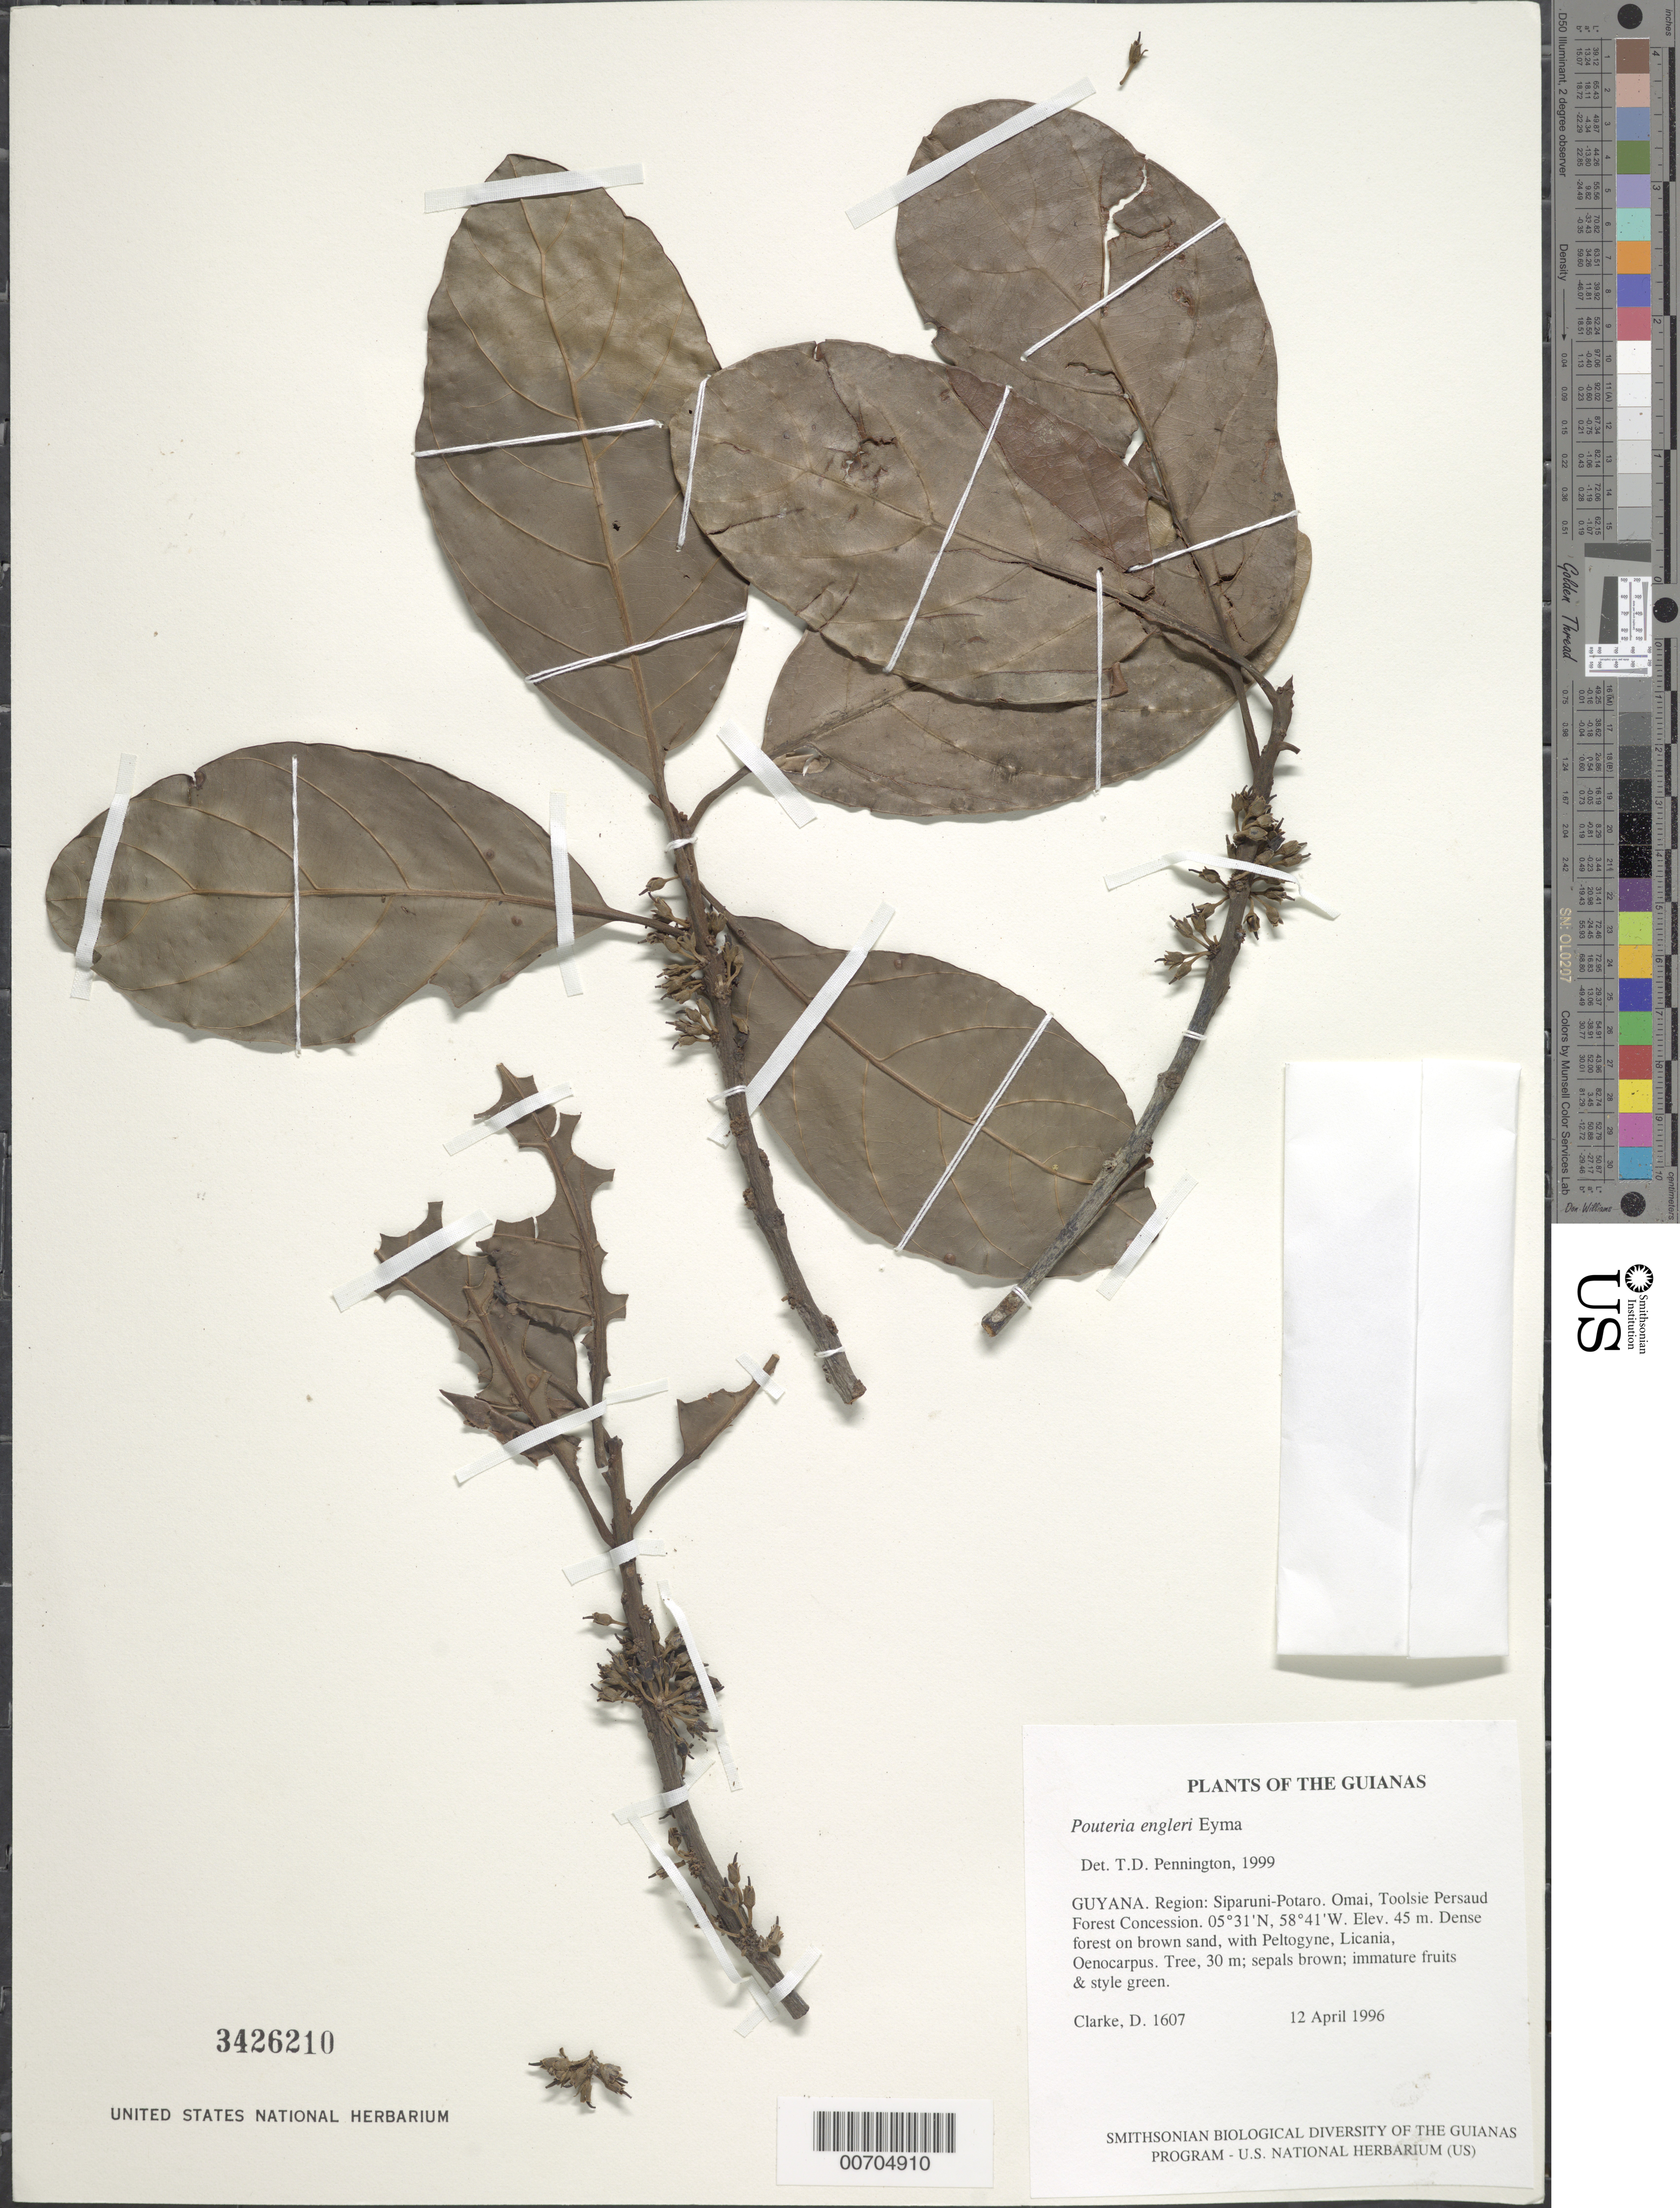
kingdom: Plantae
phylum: Tracheophyta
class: Magnoliopsida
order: Ericales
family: Sapotaceae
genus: Pouteria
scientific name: Pouteria engleri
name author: Eyma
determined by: Pennington, T. D., (K)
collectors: H. D. Clarke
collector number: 1607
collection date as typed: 12 April 1996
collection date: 1996-04-12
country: Guyana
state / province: Potaro-Siparuni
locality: Omai, Toolsie Persaud Forest Concession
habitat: Dense forest on brown sand, with Peltogyne, Licania, Oenocarpus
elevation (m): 45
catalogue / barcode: US 3426210